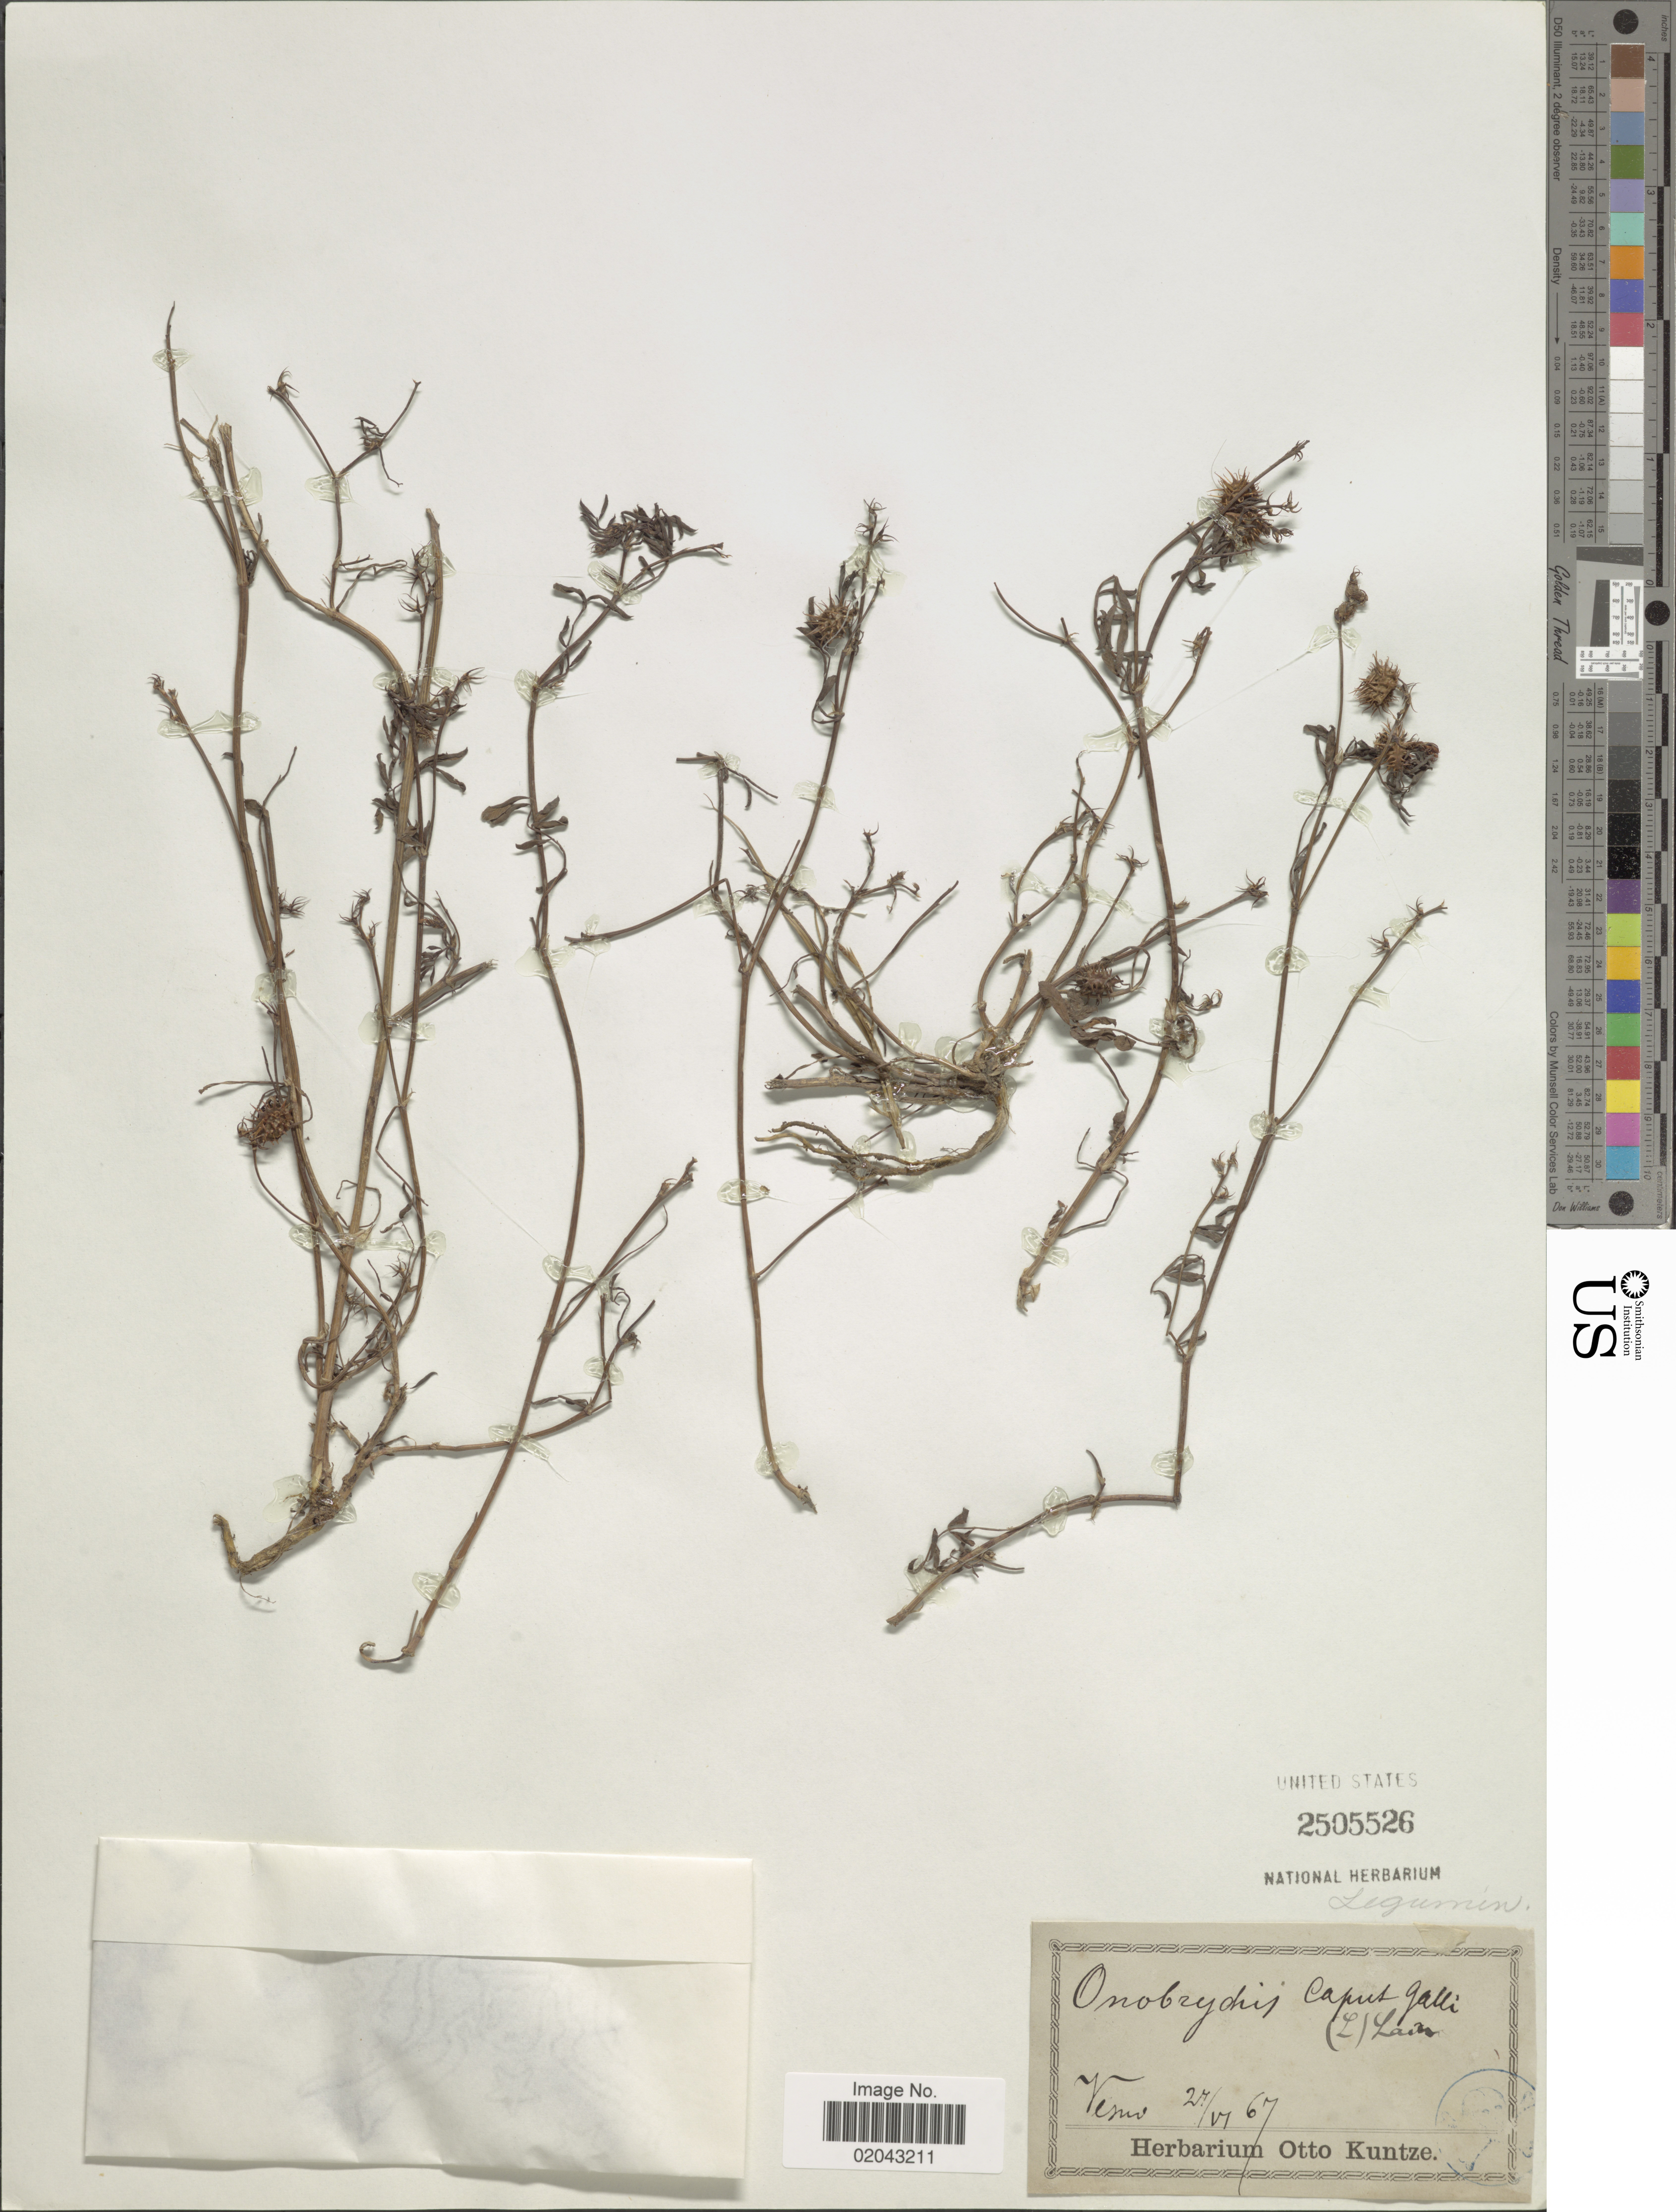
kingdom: Plantae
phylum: Tracheophyta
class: Magnoliopsida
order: Fabales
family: Fabaceae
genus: Onobrychis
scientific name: Onobrychis caput-galli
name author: (L.) Lam.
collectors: C.E.O. Kuntze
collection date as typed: Transcribed d/m/y: 27/6/67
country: Greece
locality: Verno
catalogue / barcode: US 2505526